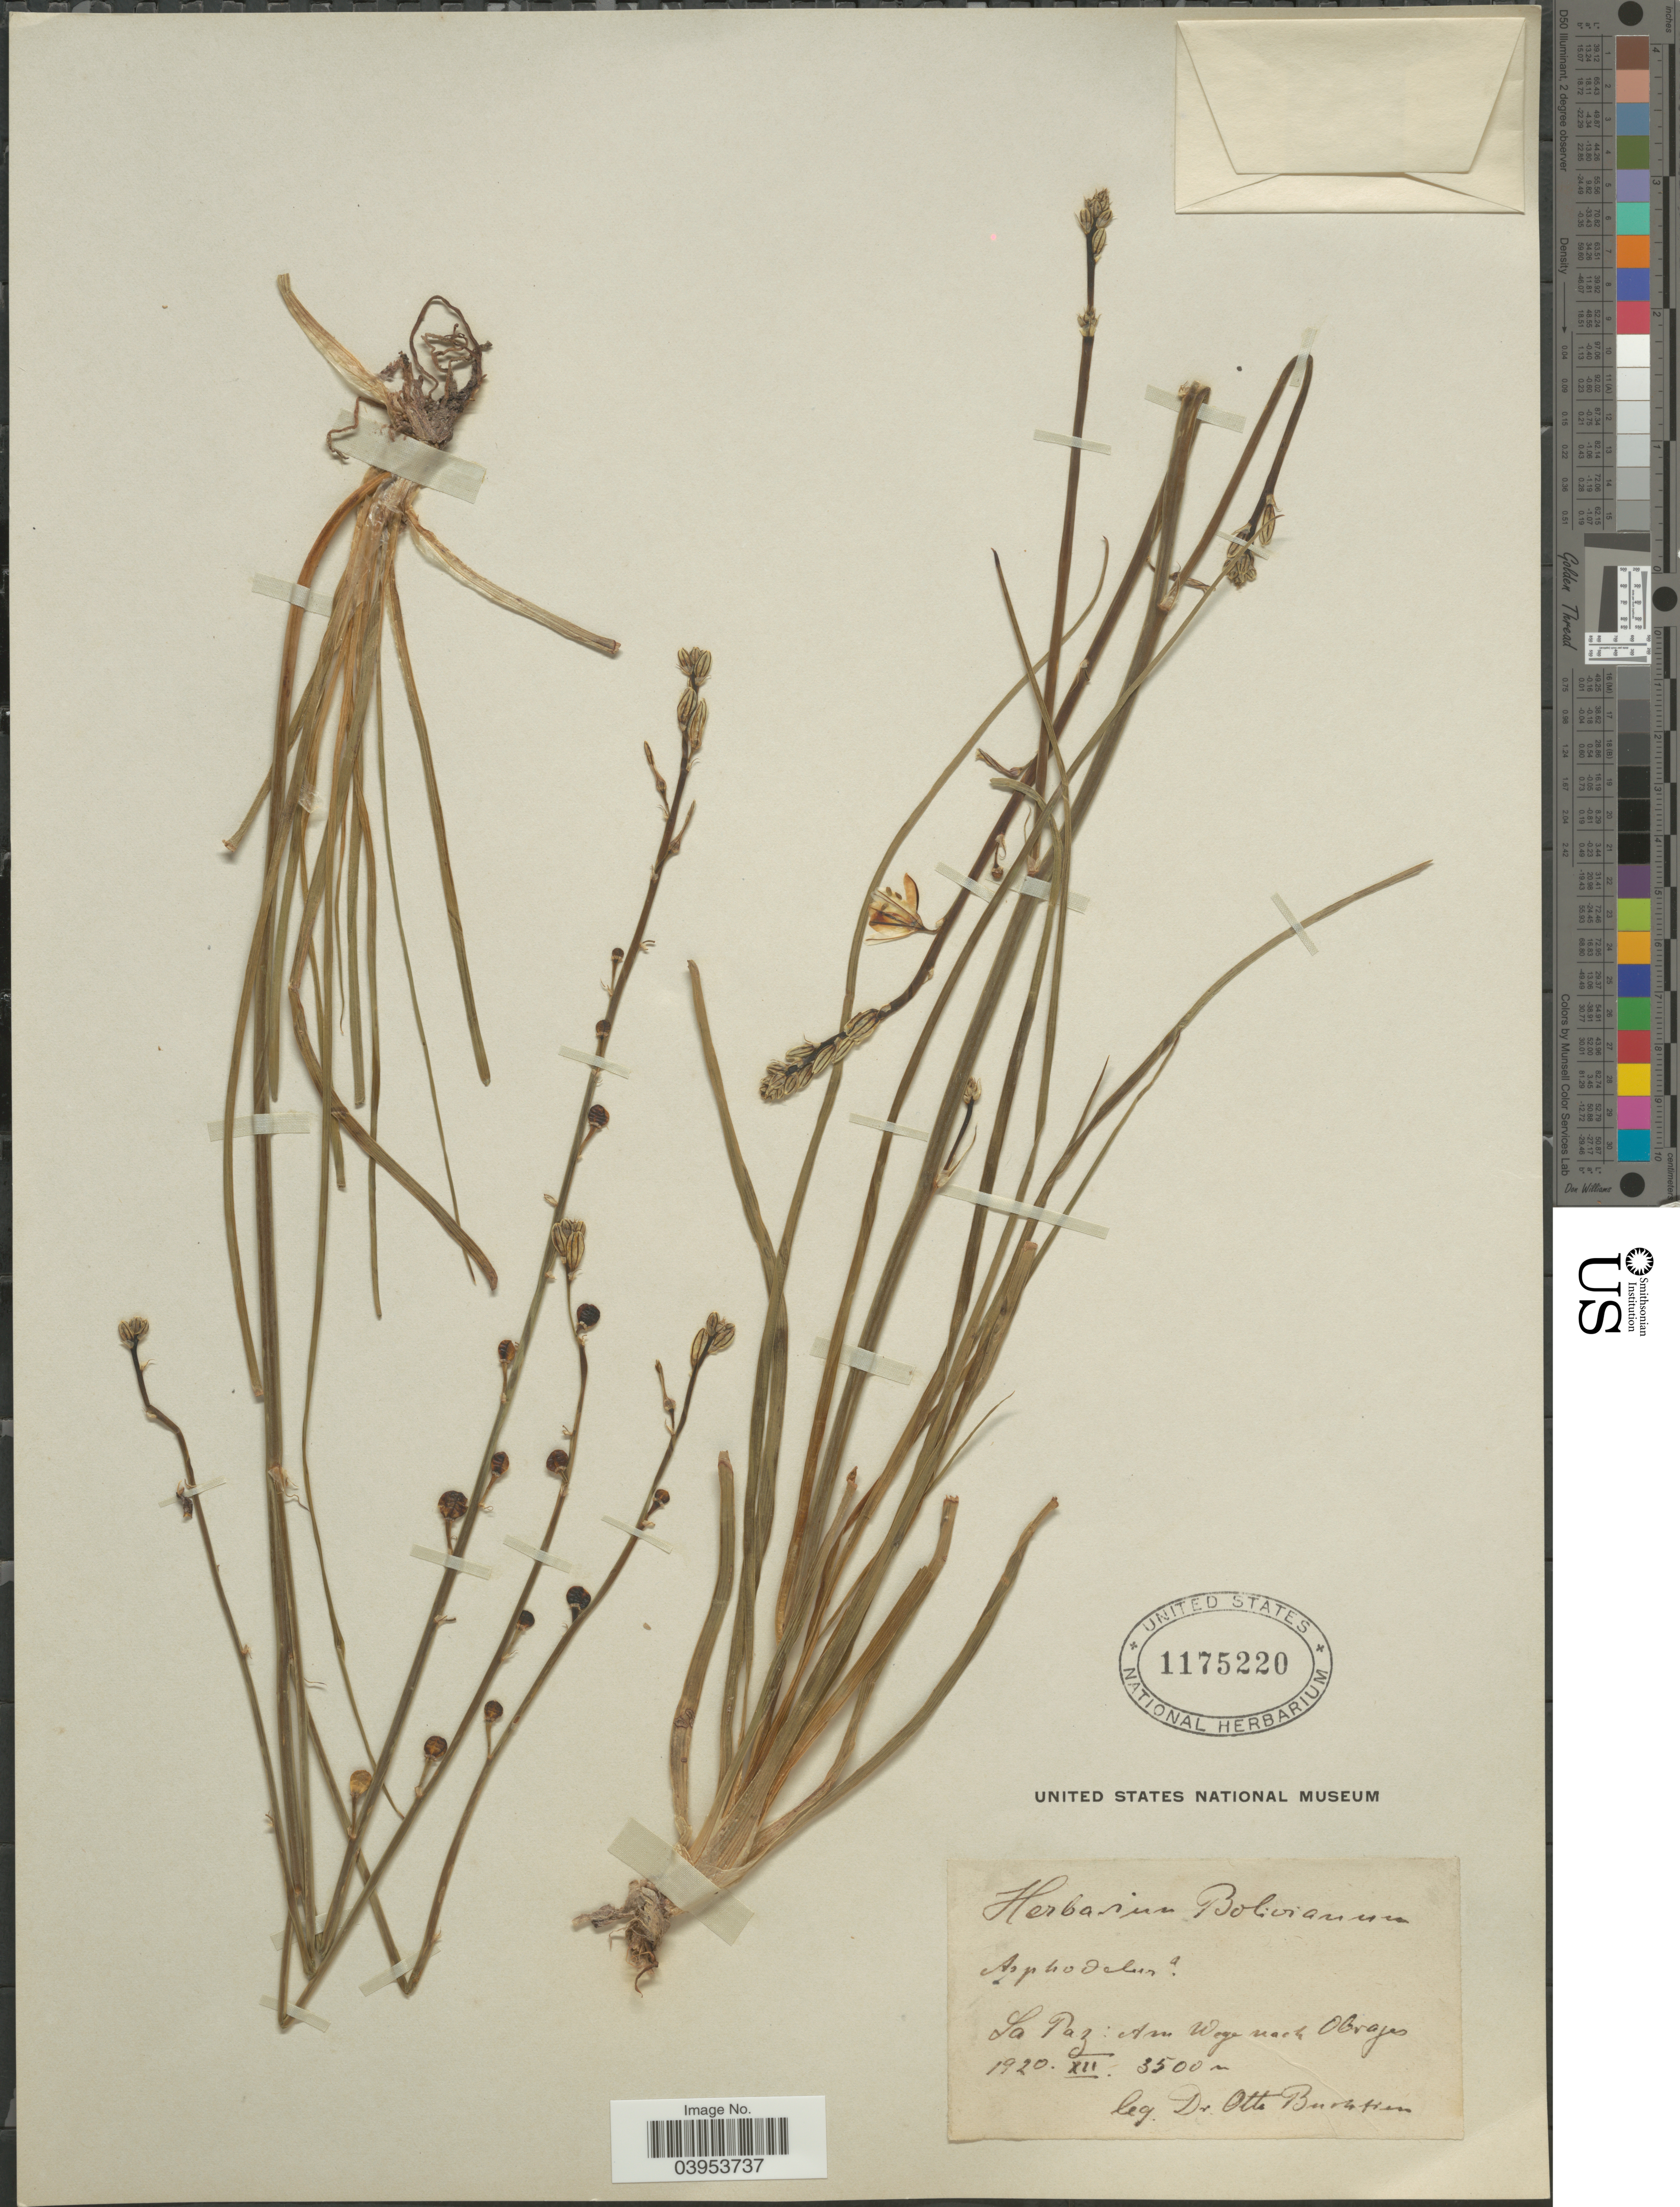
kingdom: Plantae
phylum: Tracheophyta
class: Liliopsida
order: Asparagales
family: Asphodelaceae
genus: Asphodelus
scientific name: Asphodelus sp.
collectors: O. Buchtien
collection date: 1920-12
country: Bolivia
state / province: La Paz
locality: Am Wegenach Obrajes.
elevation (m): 3500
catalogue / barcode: US 1175220